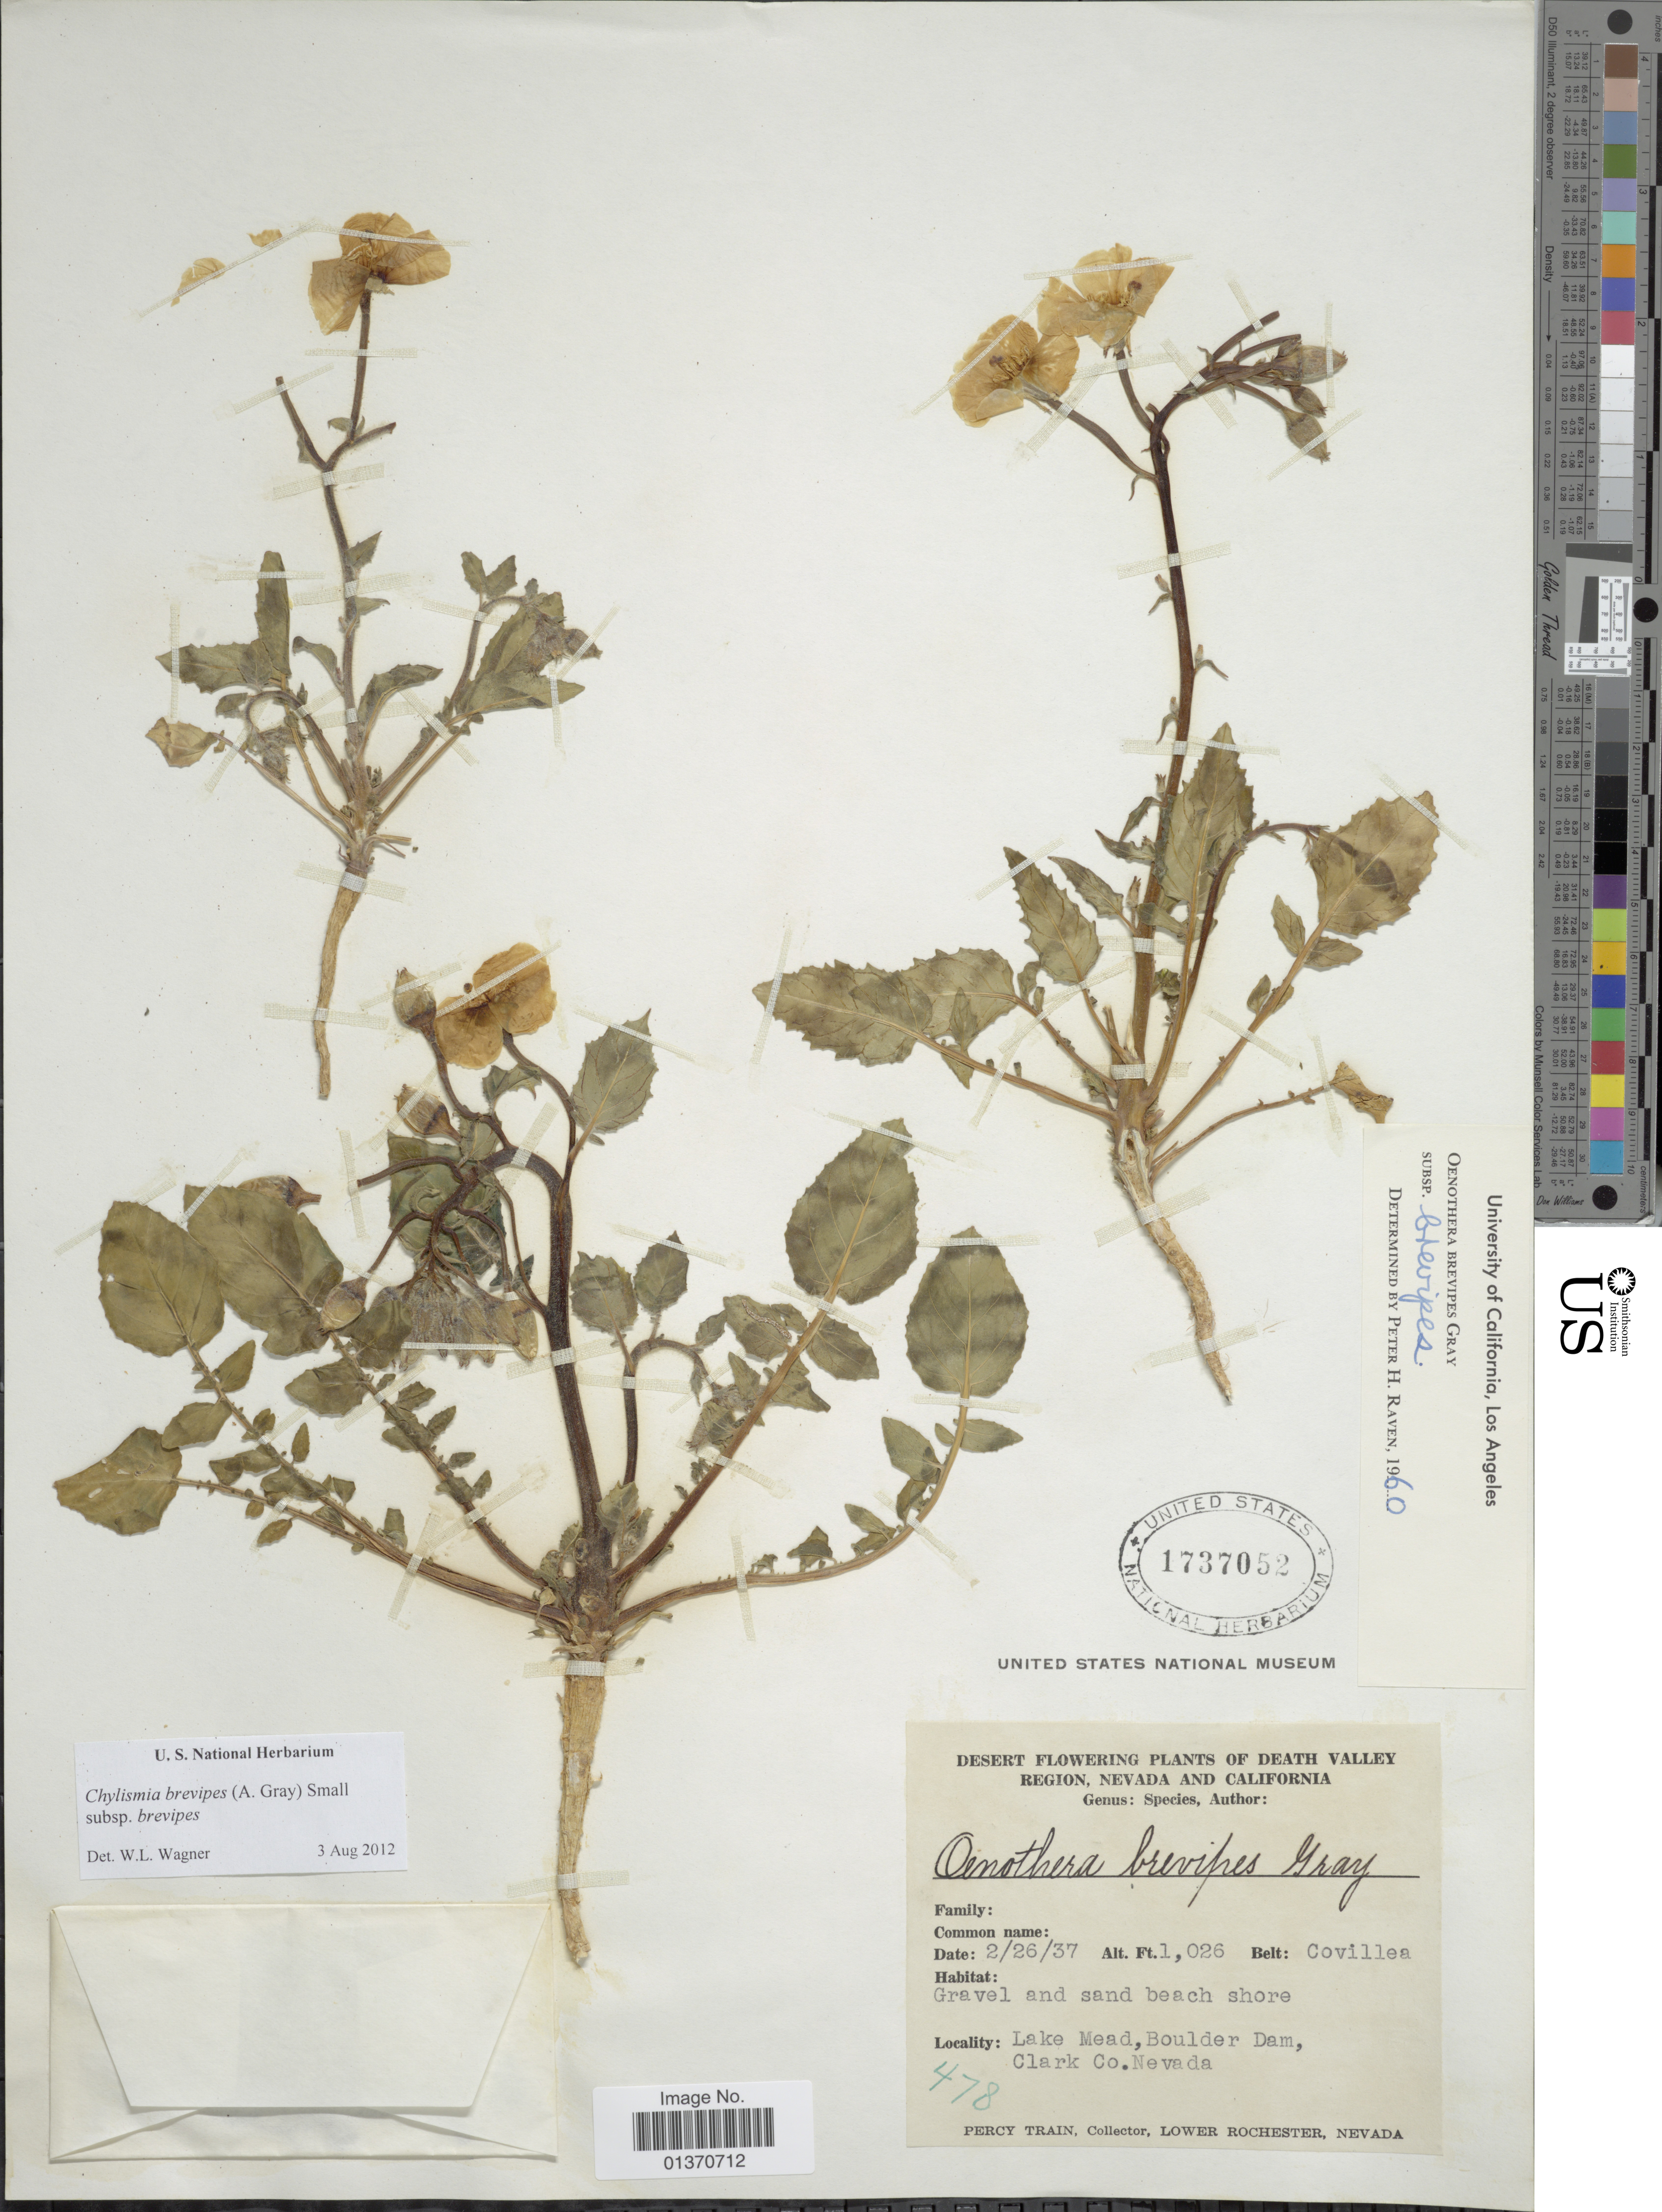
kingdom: Plantae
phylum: Tracheophyta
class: Magnoliopsida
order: Myrtales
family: Onagraceae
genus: Chylismia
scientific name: Chylismia brevipes subsp. brevipes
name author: (A. Gray) Small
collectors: P. Train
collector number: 478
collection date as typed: Transcribed d/m/y: 26/2/37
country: United States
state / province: Nevada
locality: Desert Flowering Plants of Death Valley Region, Nevada and California, Gravel and sand beach shore, Lake Mead, Boulder Dam, Clark Co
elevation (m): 313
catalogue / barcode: US 1737052